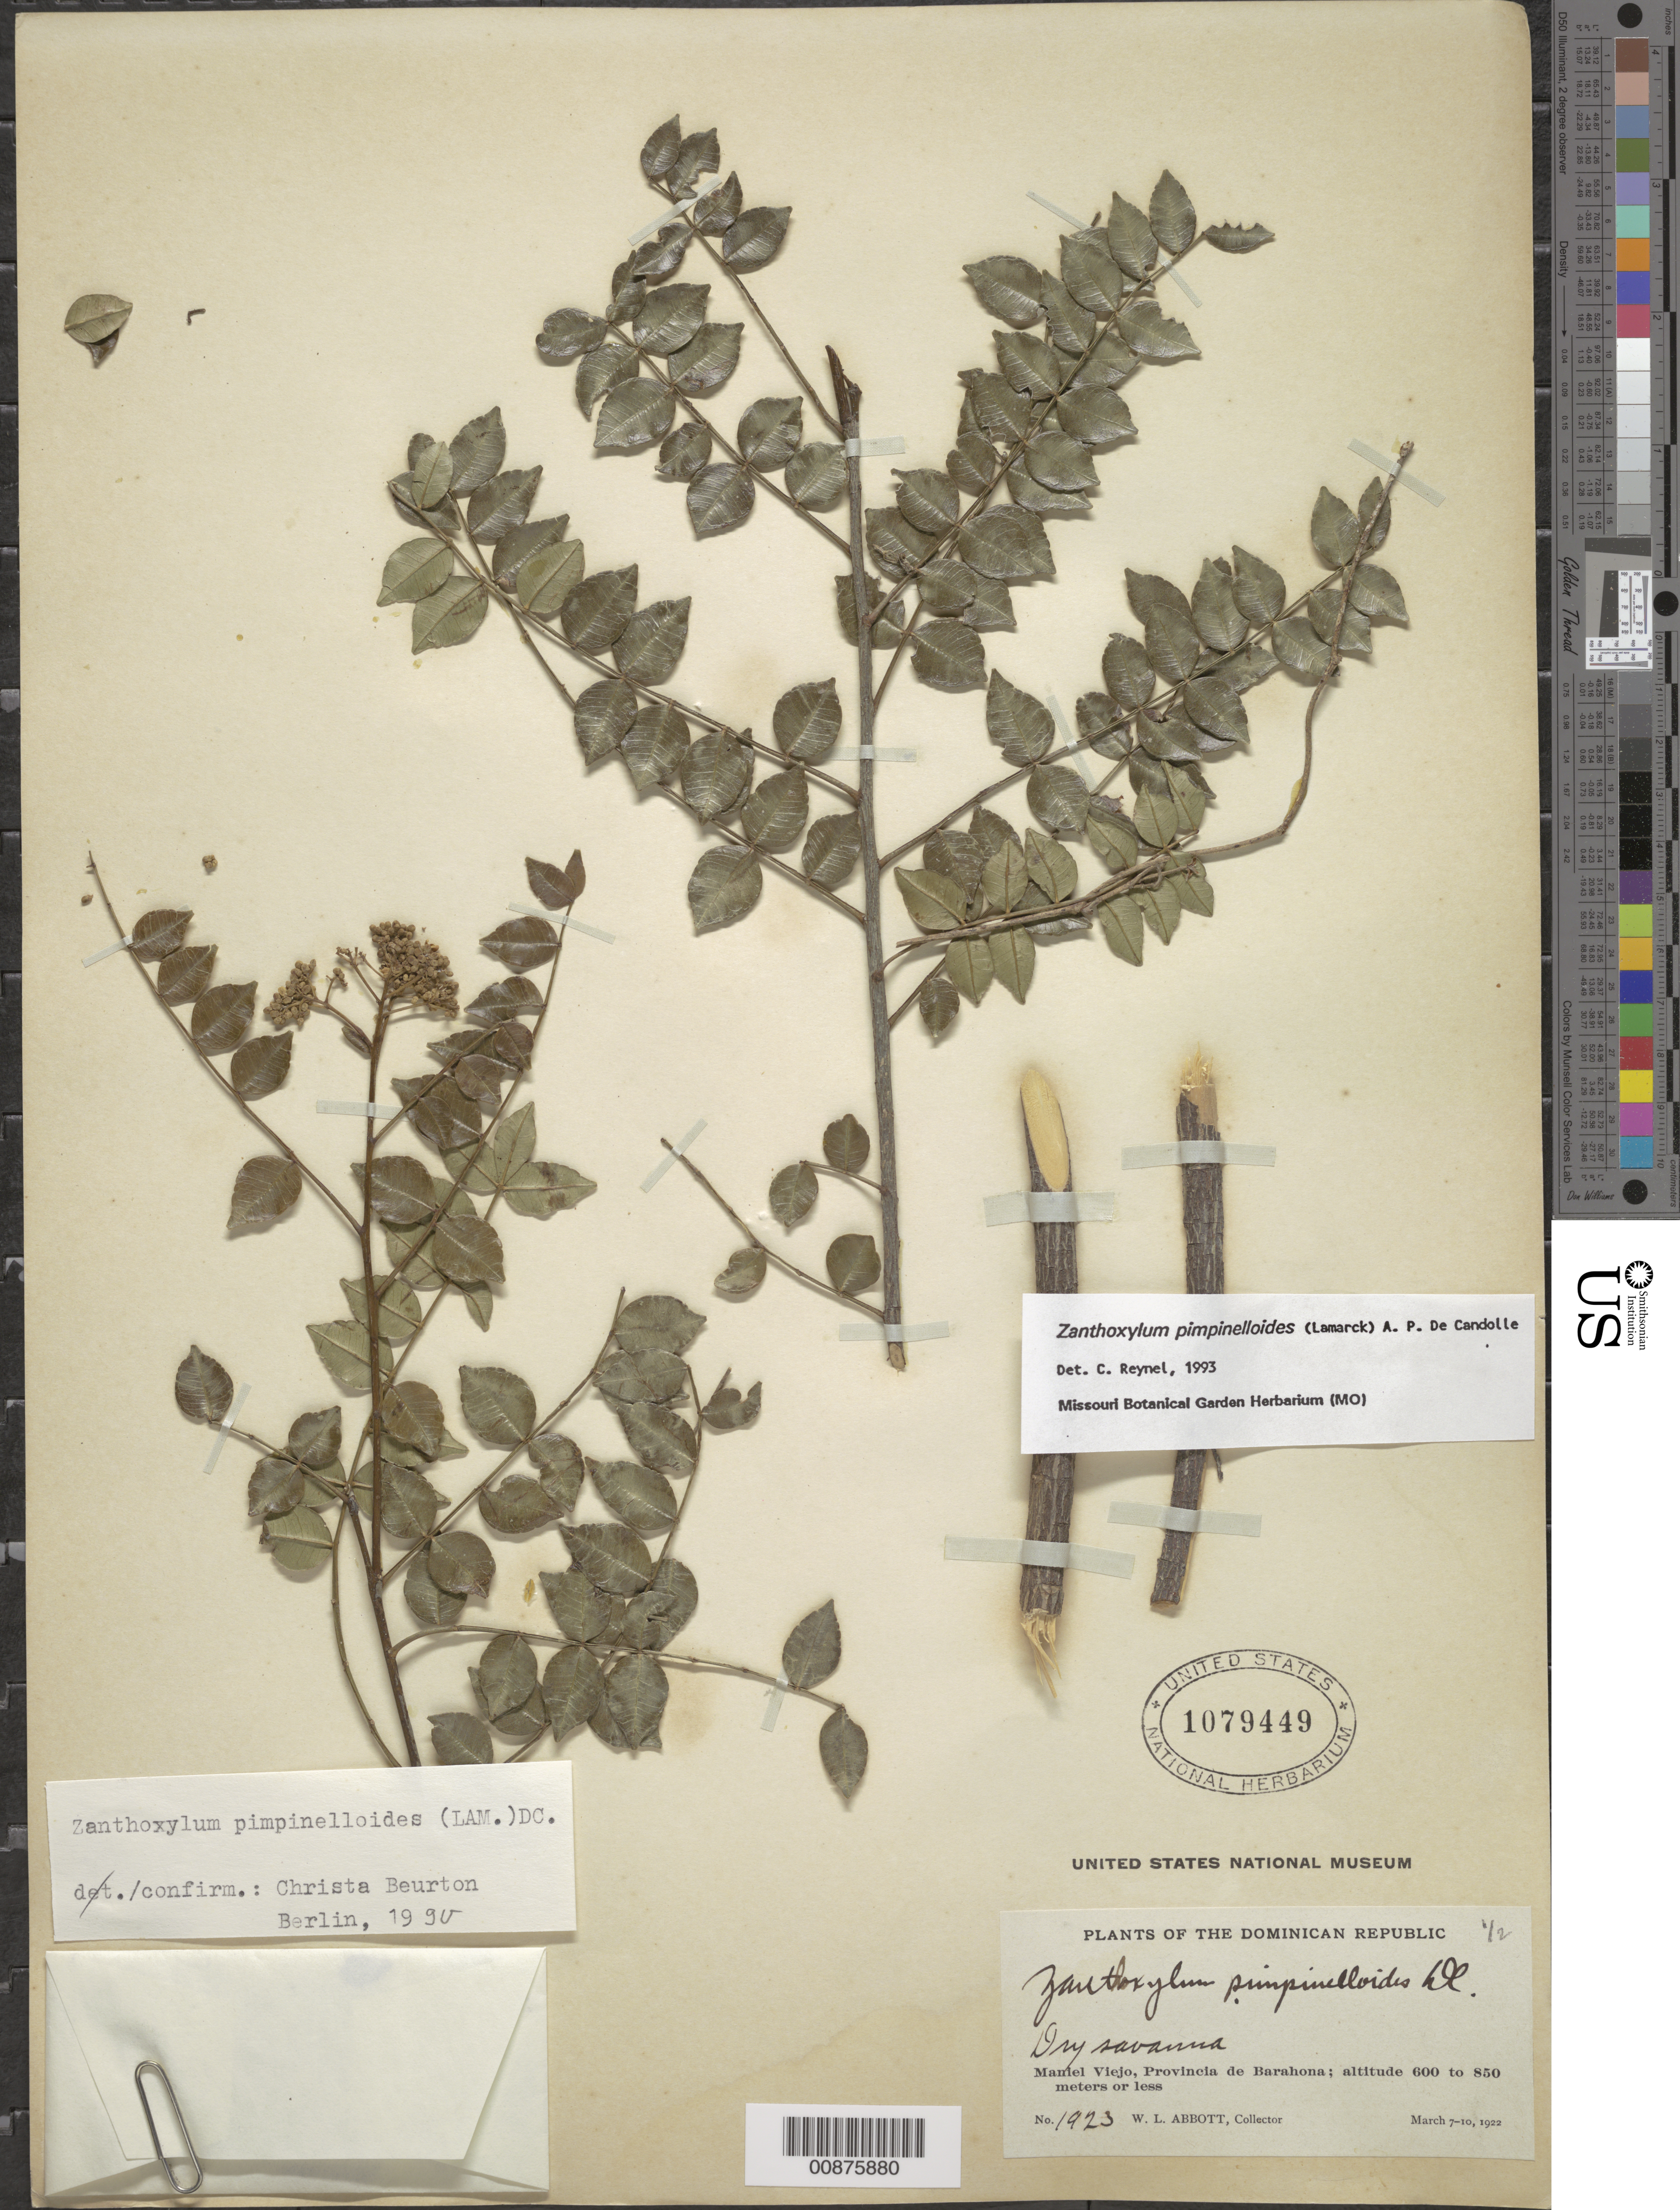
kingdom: Plantae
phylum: Tracheophyta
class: Magnoliopsida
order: Sapindales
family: Rutaceae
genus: Zanthoxylum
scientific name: Zanthoxylum pimpinelloides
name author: (Lam.) DC.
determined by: Reynel, Carlos A., (MO), Missouri Botanical Garden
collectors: W. L. Abbott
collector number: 1923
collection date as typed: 07 Mar 1922 to 10 Mar 1922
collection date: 1922-03-07/1922-03-10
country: Dominican Republic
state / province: Barahona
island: Hispaniola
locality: Maniel Viejo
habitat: Dry savanna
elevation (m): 600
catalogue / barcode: US 1079449